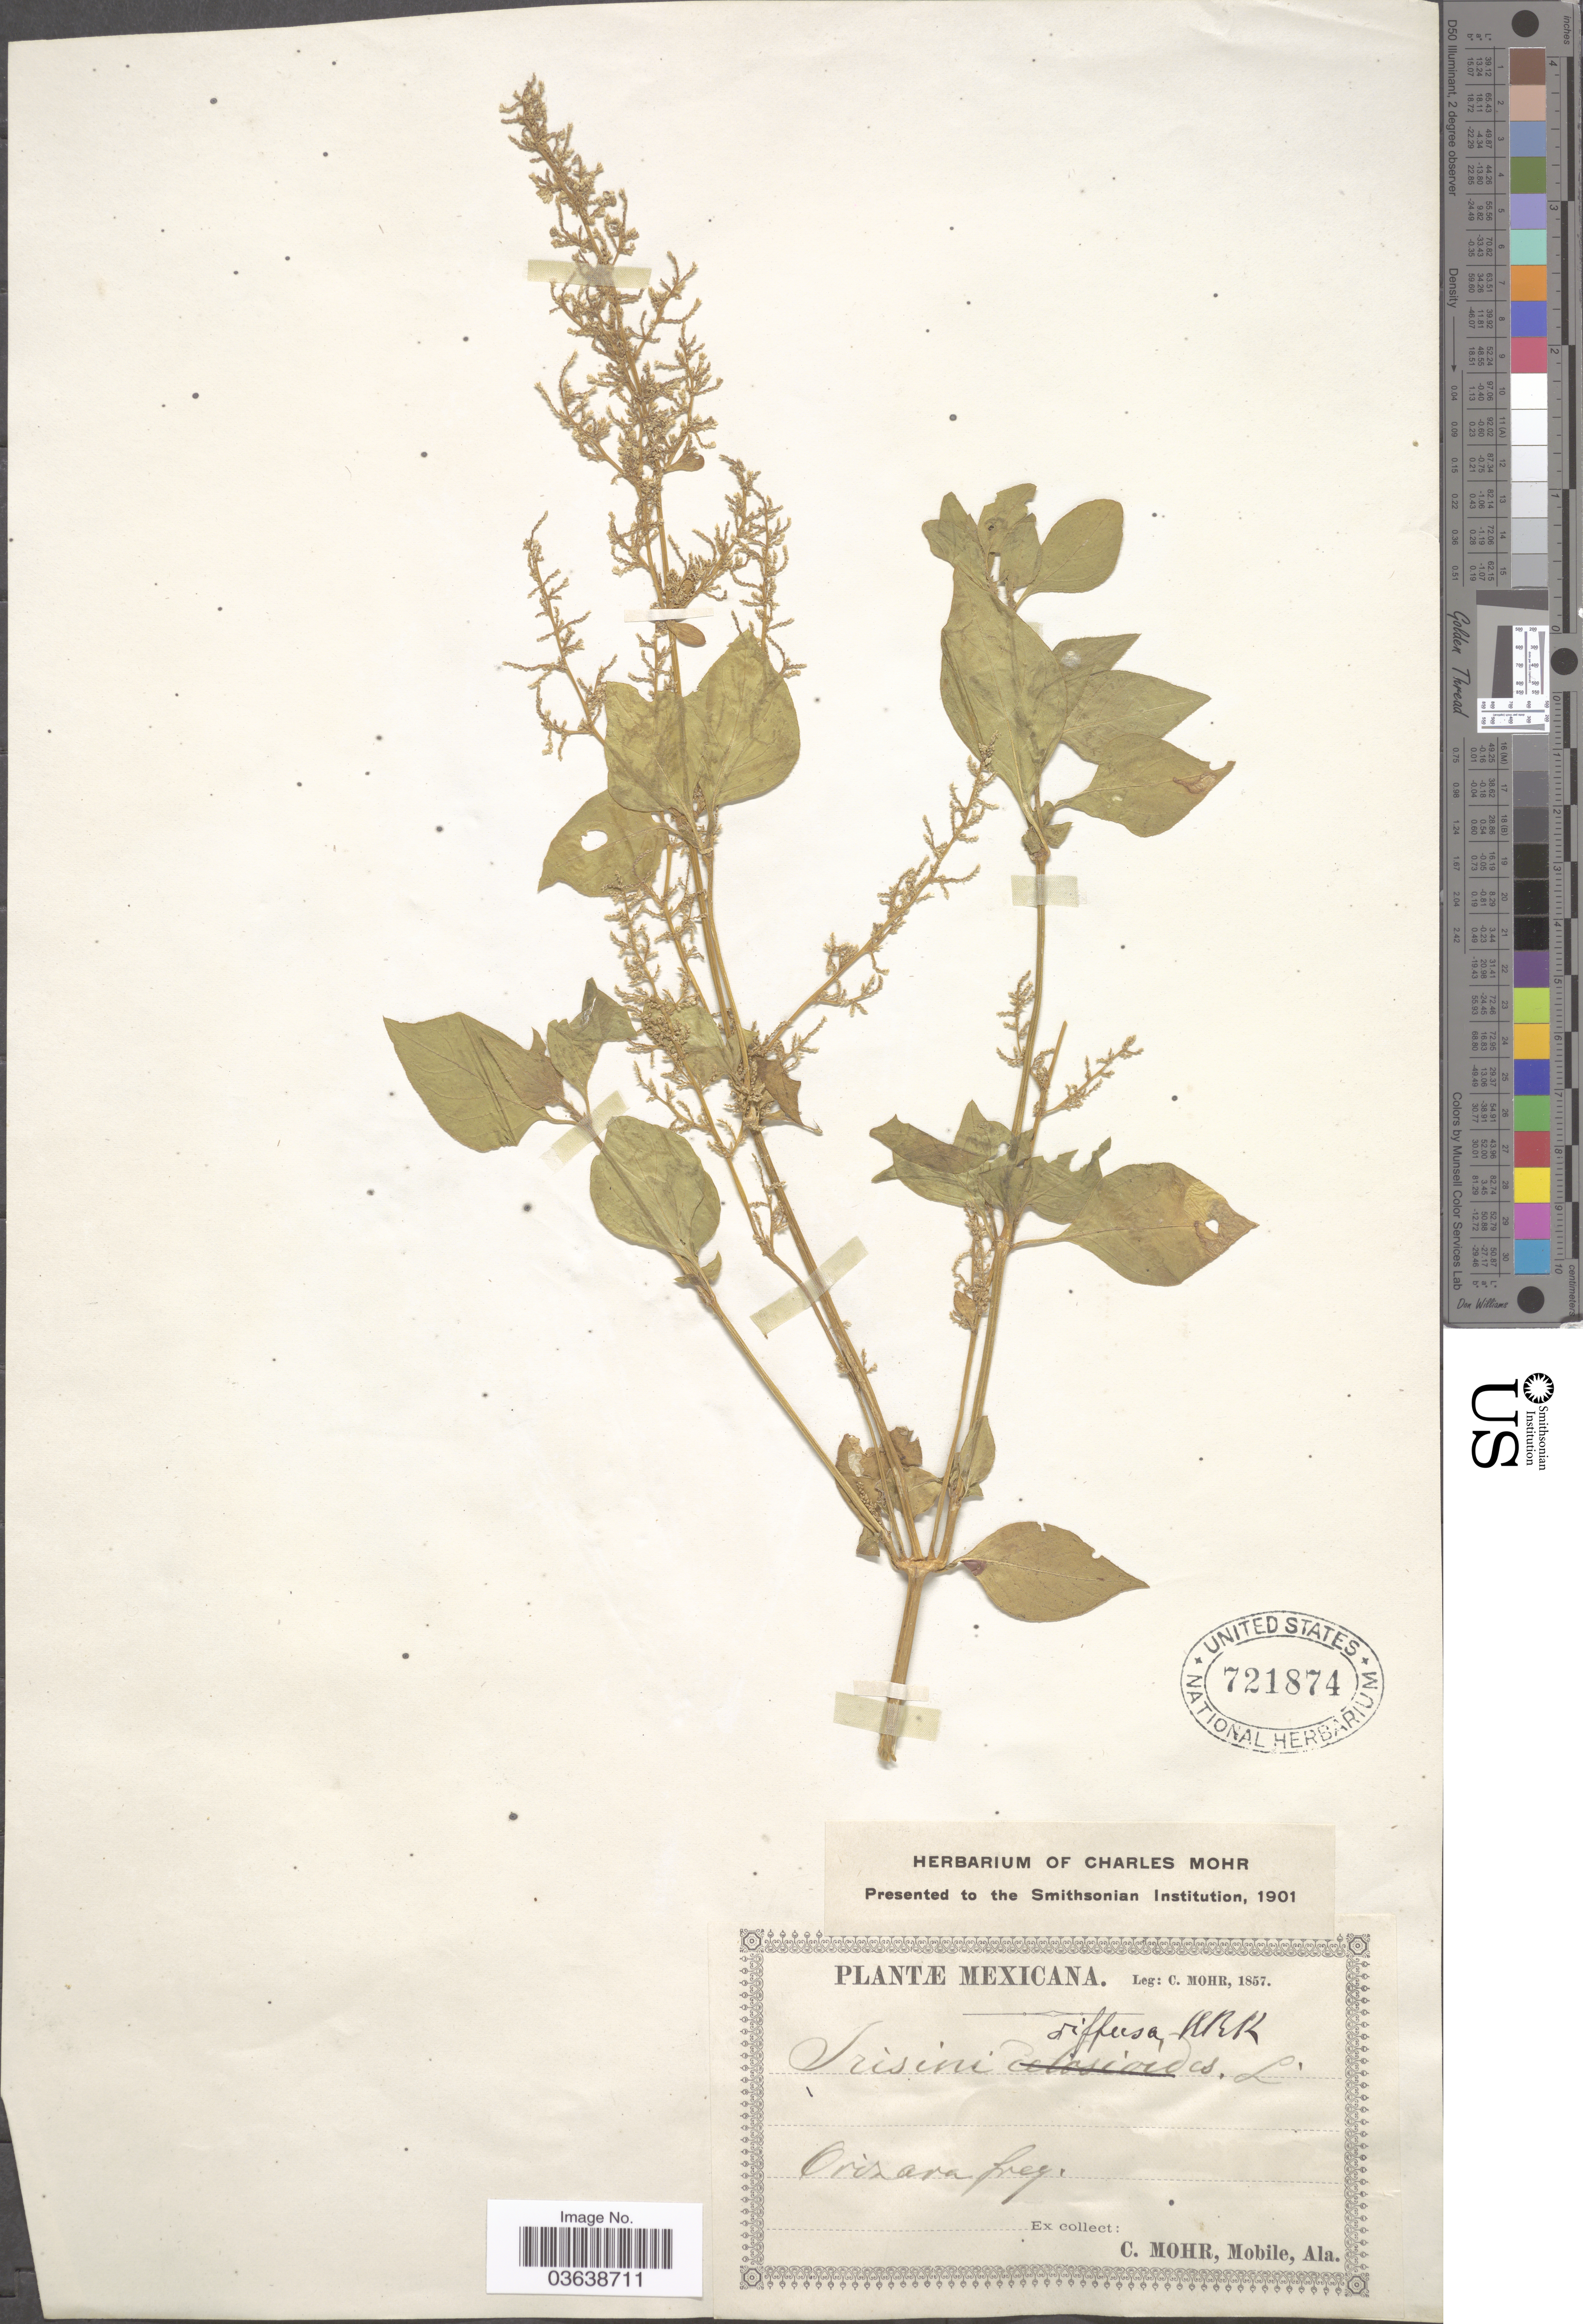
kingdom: Plantae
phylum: Tracheophyta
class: Magnoliopsida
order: Caryophyllales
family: Amaranthaceae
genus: Iresine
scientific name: Iresine celosia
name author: L.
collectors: Mohr, C. T. (herbarium)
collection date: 1857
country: Mexico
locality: Orizava.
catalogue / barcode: US 721874